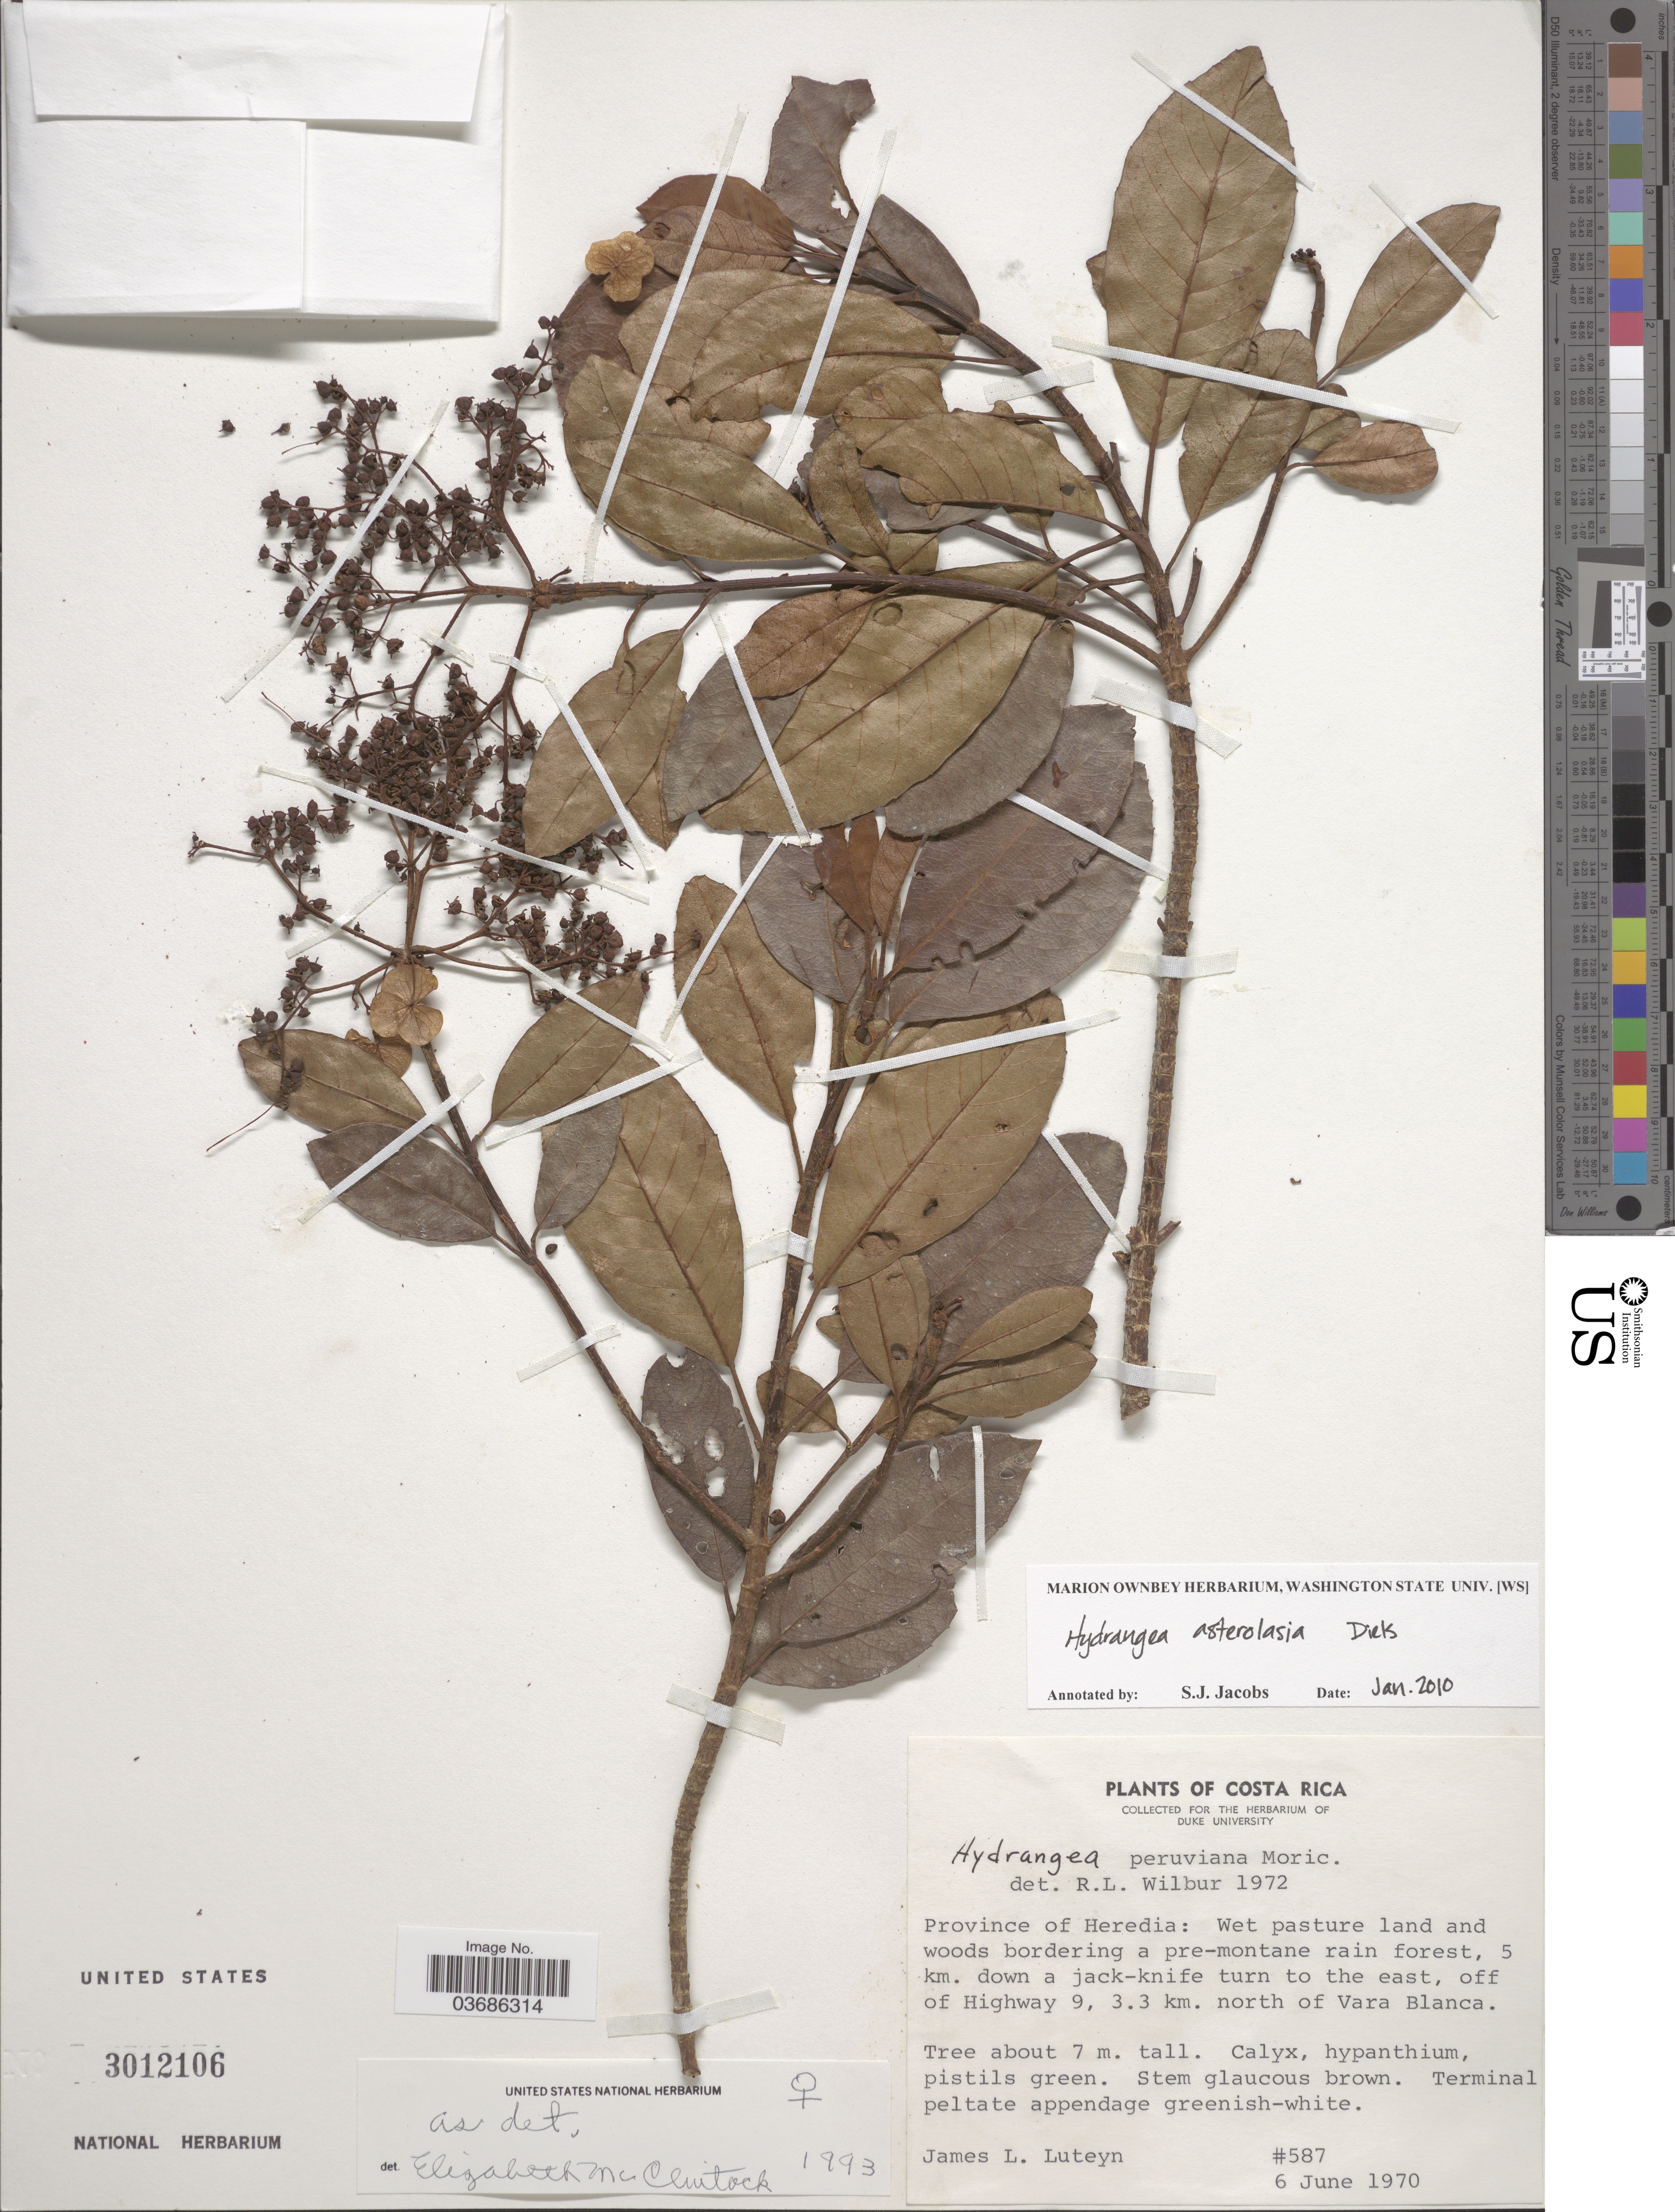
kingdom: Plantae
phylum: Tracheophyta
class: Magnoliopsida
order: Cornales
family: Hydrangeaceae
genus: Hydrangea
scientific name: Hydrangea asterolasia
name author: Diels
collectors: J. L. Luteyn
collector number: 587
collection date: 1970-06-06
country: Costa Rica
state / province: Heredia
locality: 5 km. down a jack-knife turn to the east, off of Highway 9, 3.3 km. north of Vara Blanca.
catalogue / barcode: US 3012106